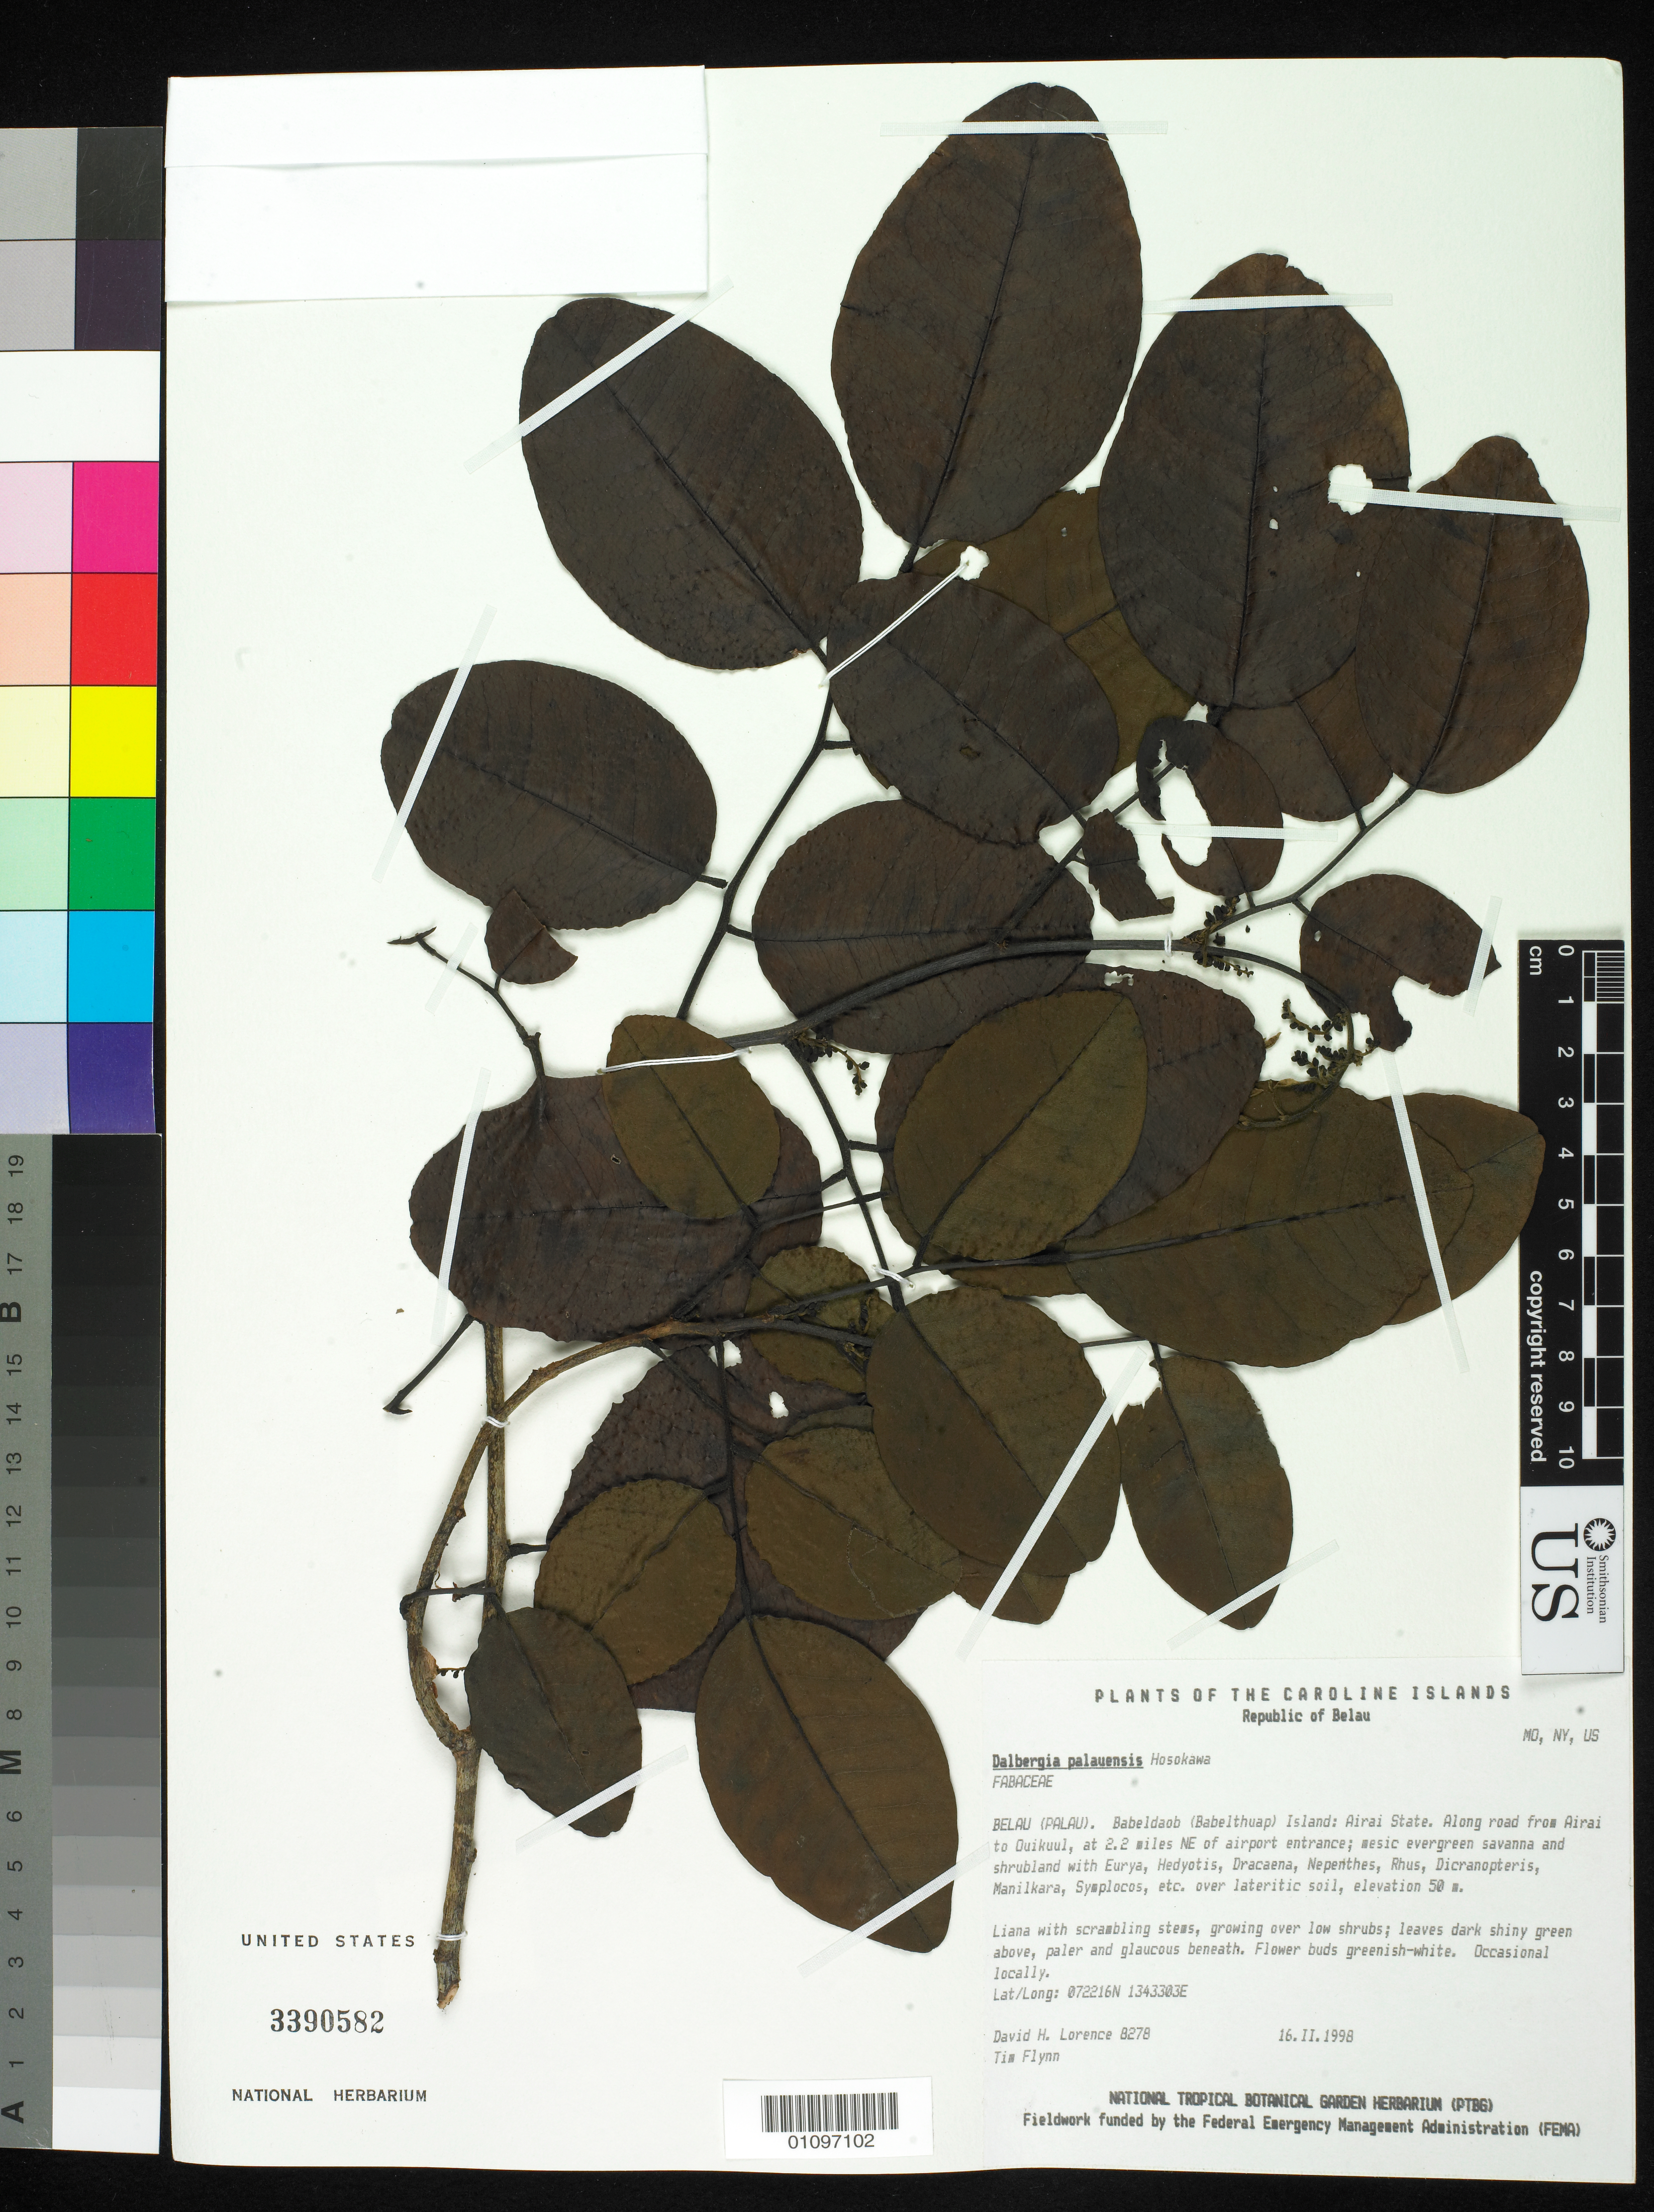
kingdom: Plantae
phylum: Tracheophyta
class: Magnoliopsida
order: Fabales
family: Fabaceae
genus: Dalbergia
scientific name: Dalbergia palauensis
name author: Hosok.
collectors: T. W. Flynn & D. Lorence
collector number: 8278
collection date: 1998-02-16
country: Palau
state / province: Airai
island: Babeldaob [Babelthuap]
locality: Along road behind airport, ca 2 miles past airport entrance.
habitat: Mesic evergreen savanna and shrubland.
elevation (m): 40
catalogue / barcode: US 3390582